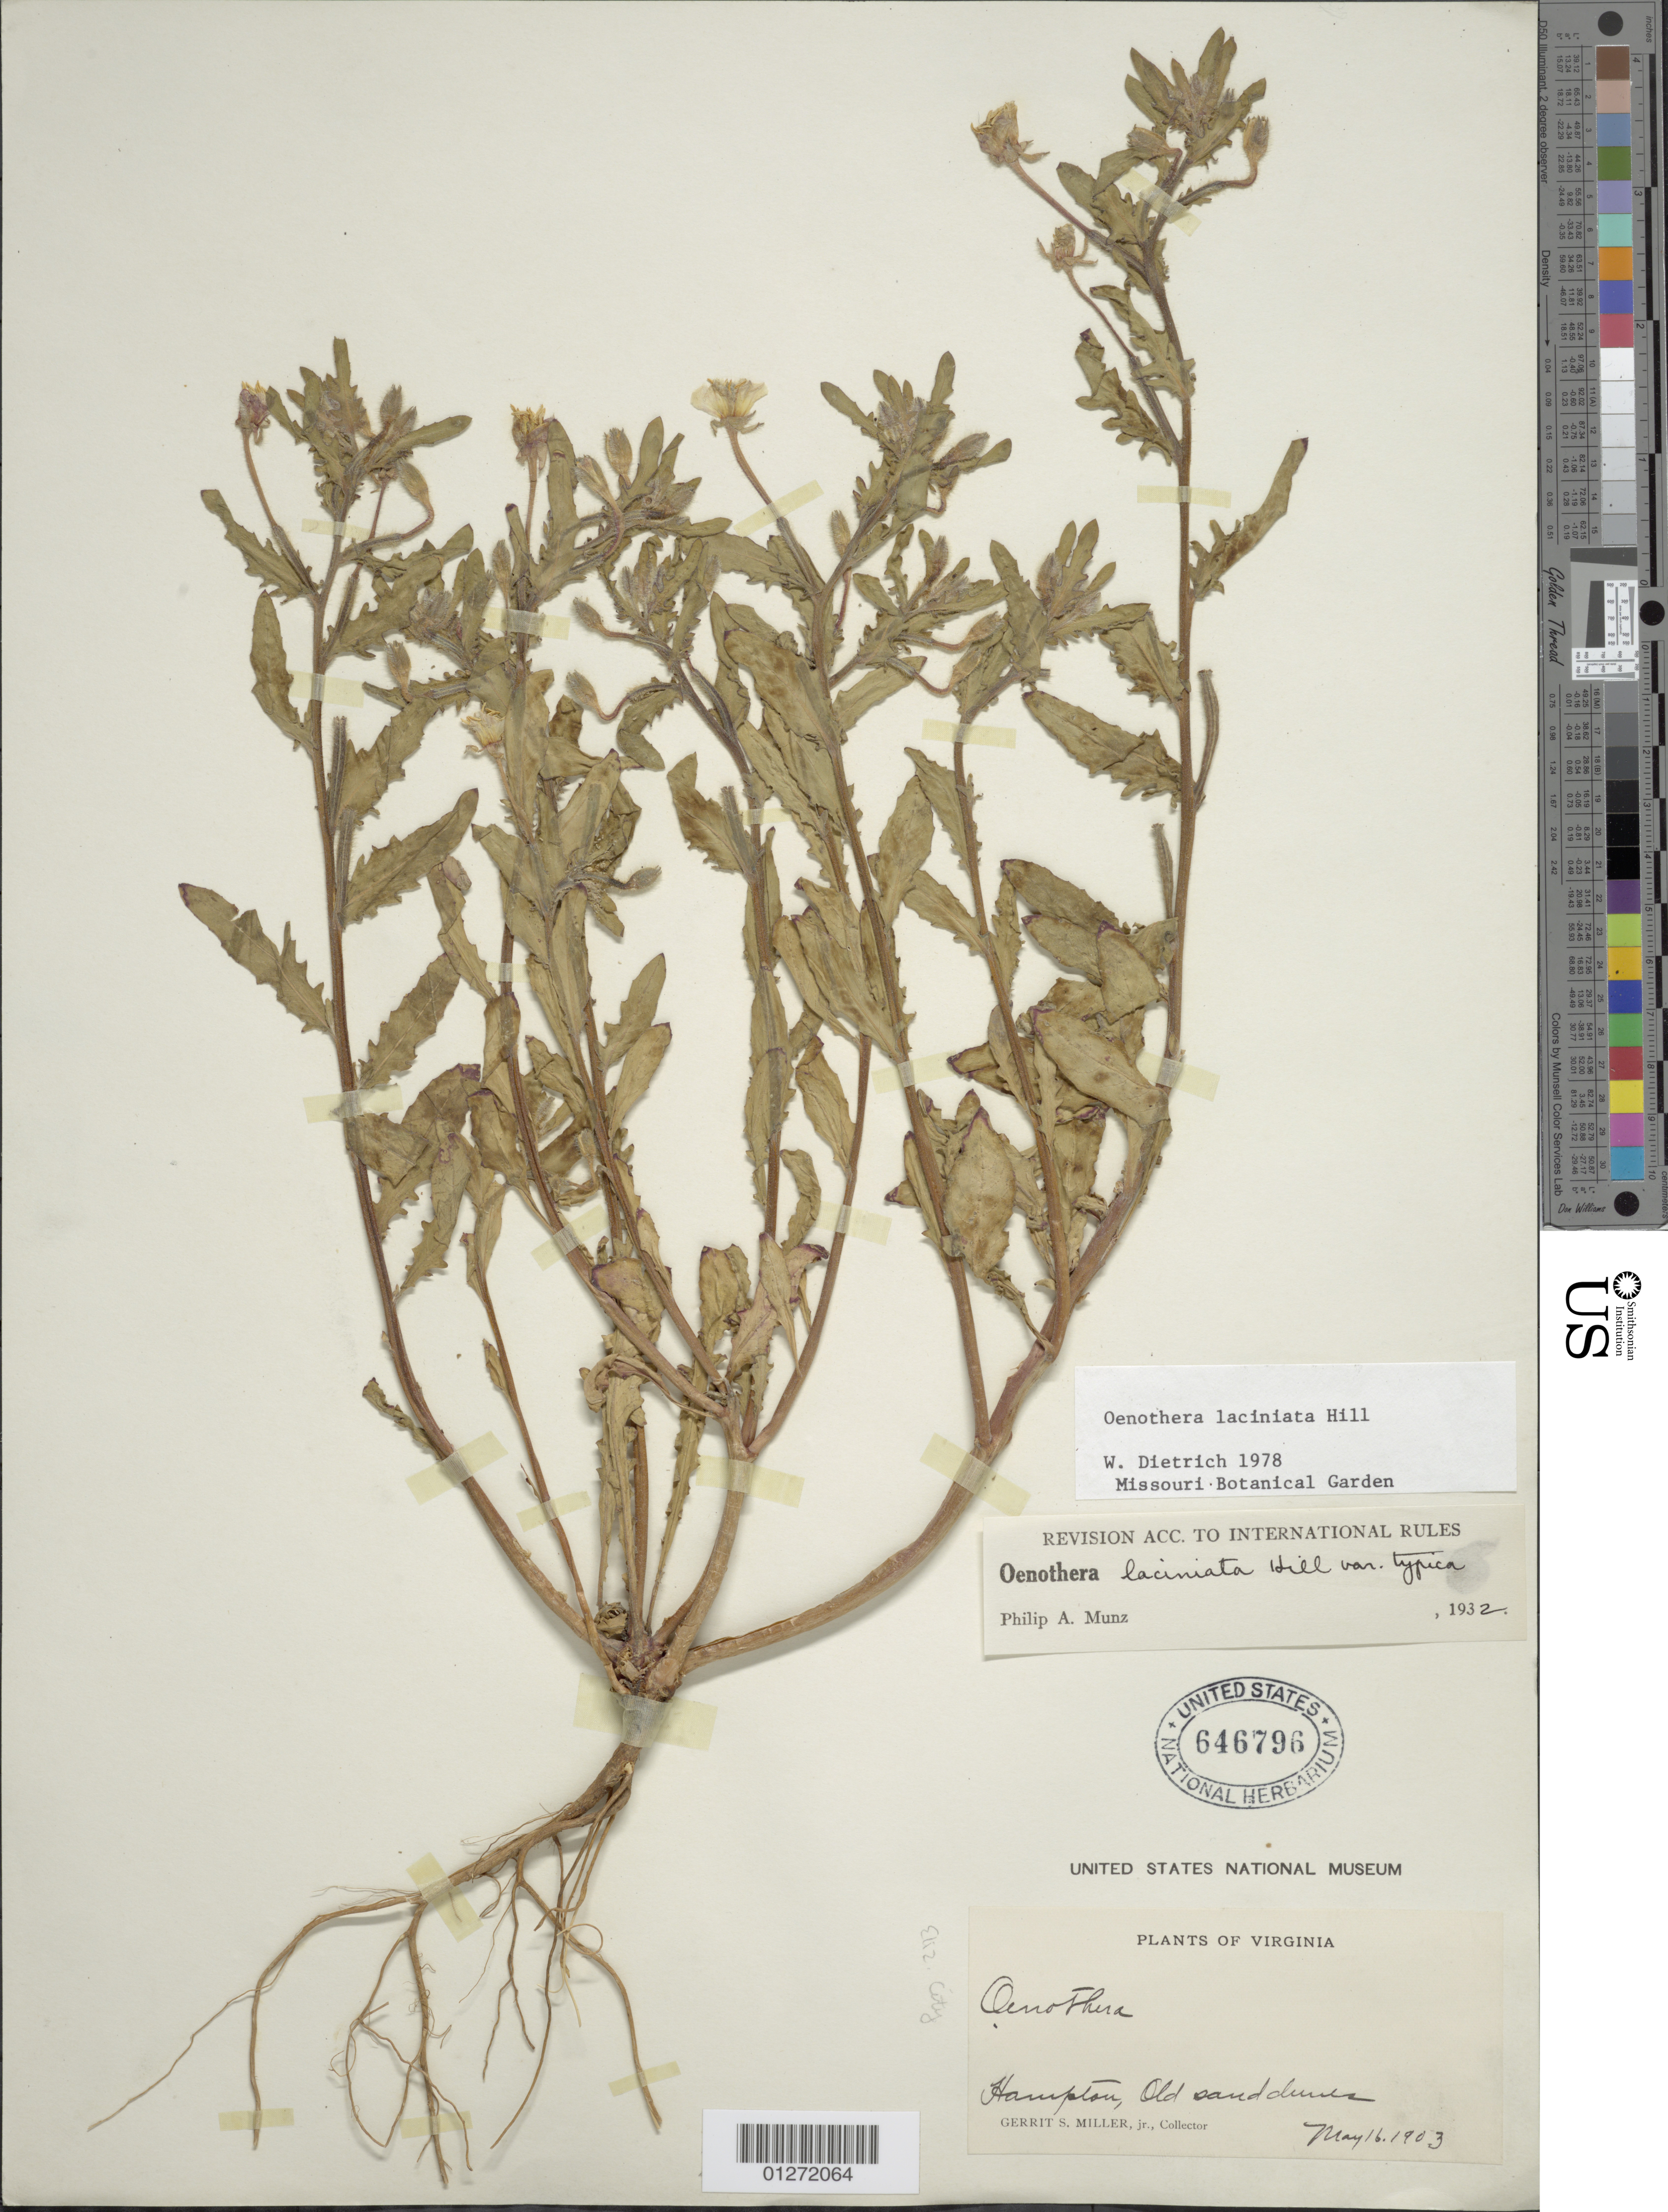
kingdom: Plantae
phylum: Tracheophyta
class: Magnoliopsida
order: Myrtales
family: Onagraceae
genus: Oenothera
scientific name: Oenothera laciniata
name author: Hill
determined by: Dietrich, W.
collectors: G. S. Miller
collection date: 1903-05-16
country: United States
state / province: Virginia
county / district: City of Hampton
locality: Hampton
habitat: Old sand dunes.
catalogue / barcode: US 646796